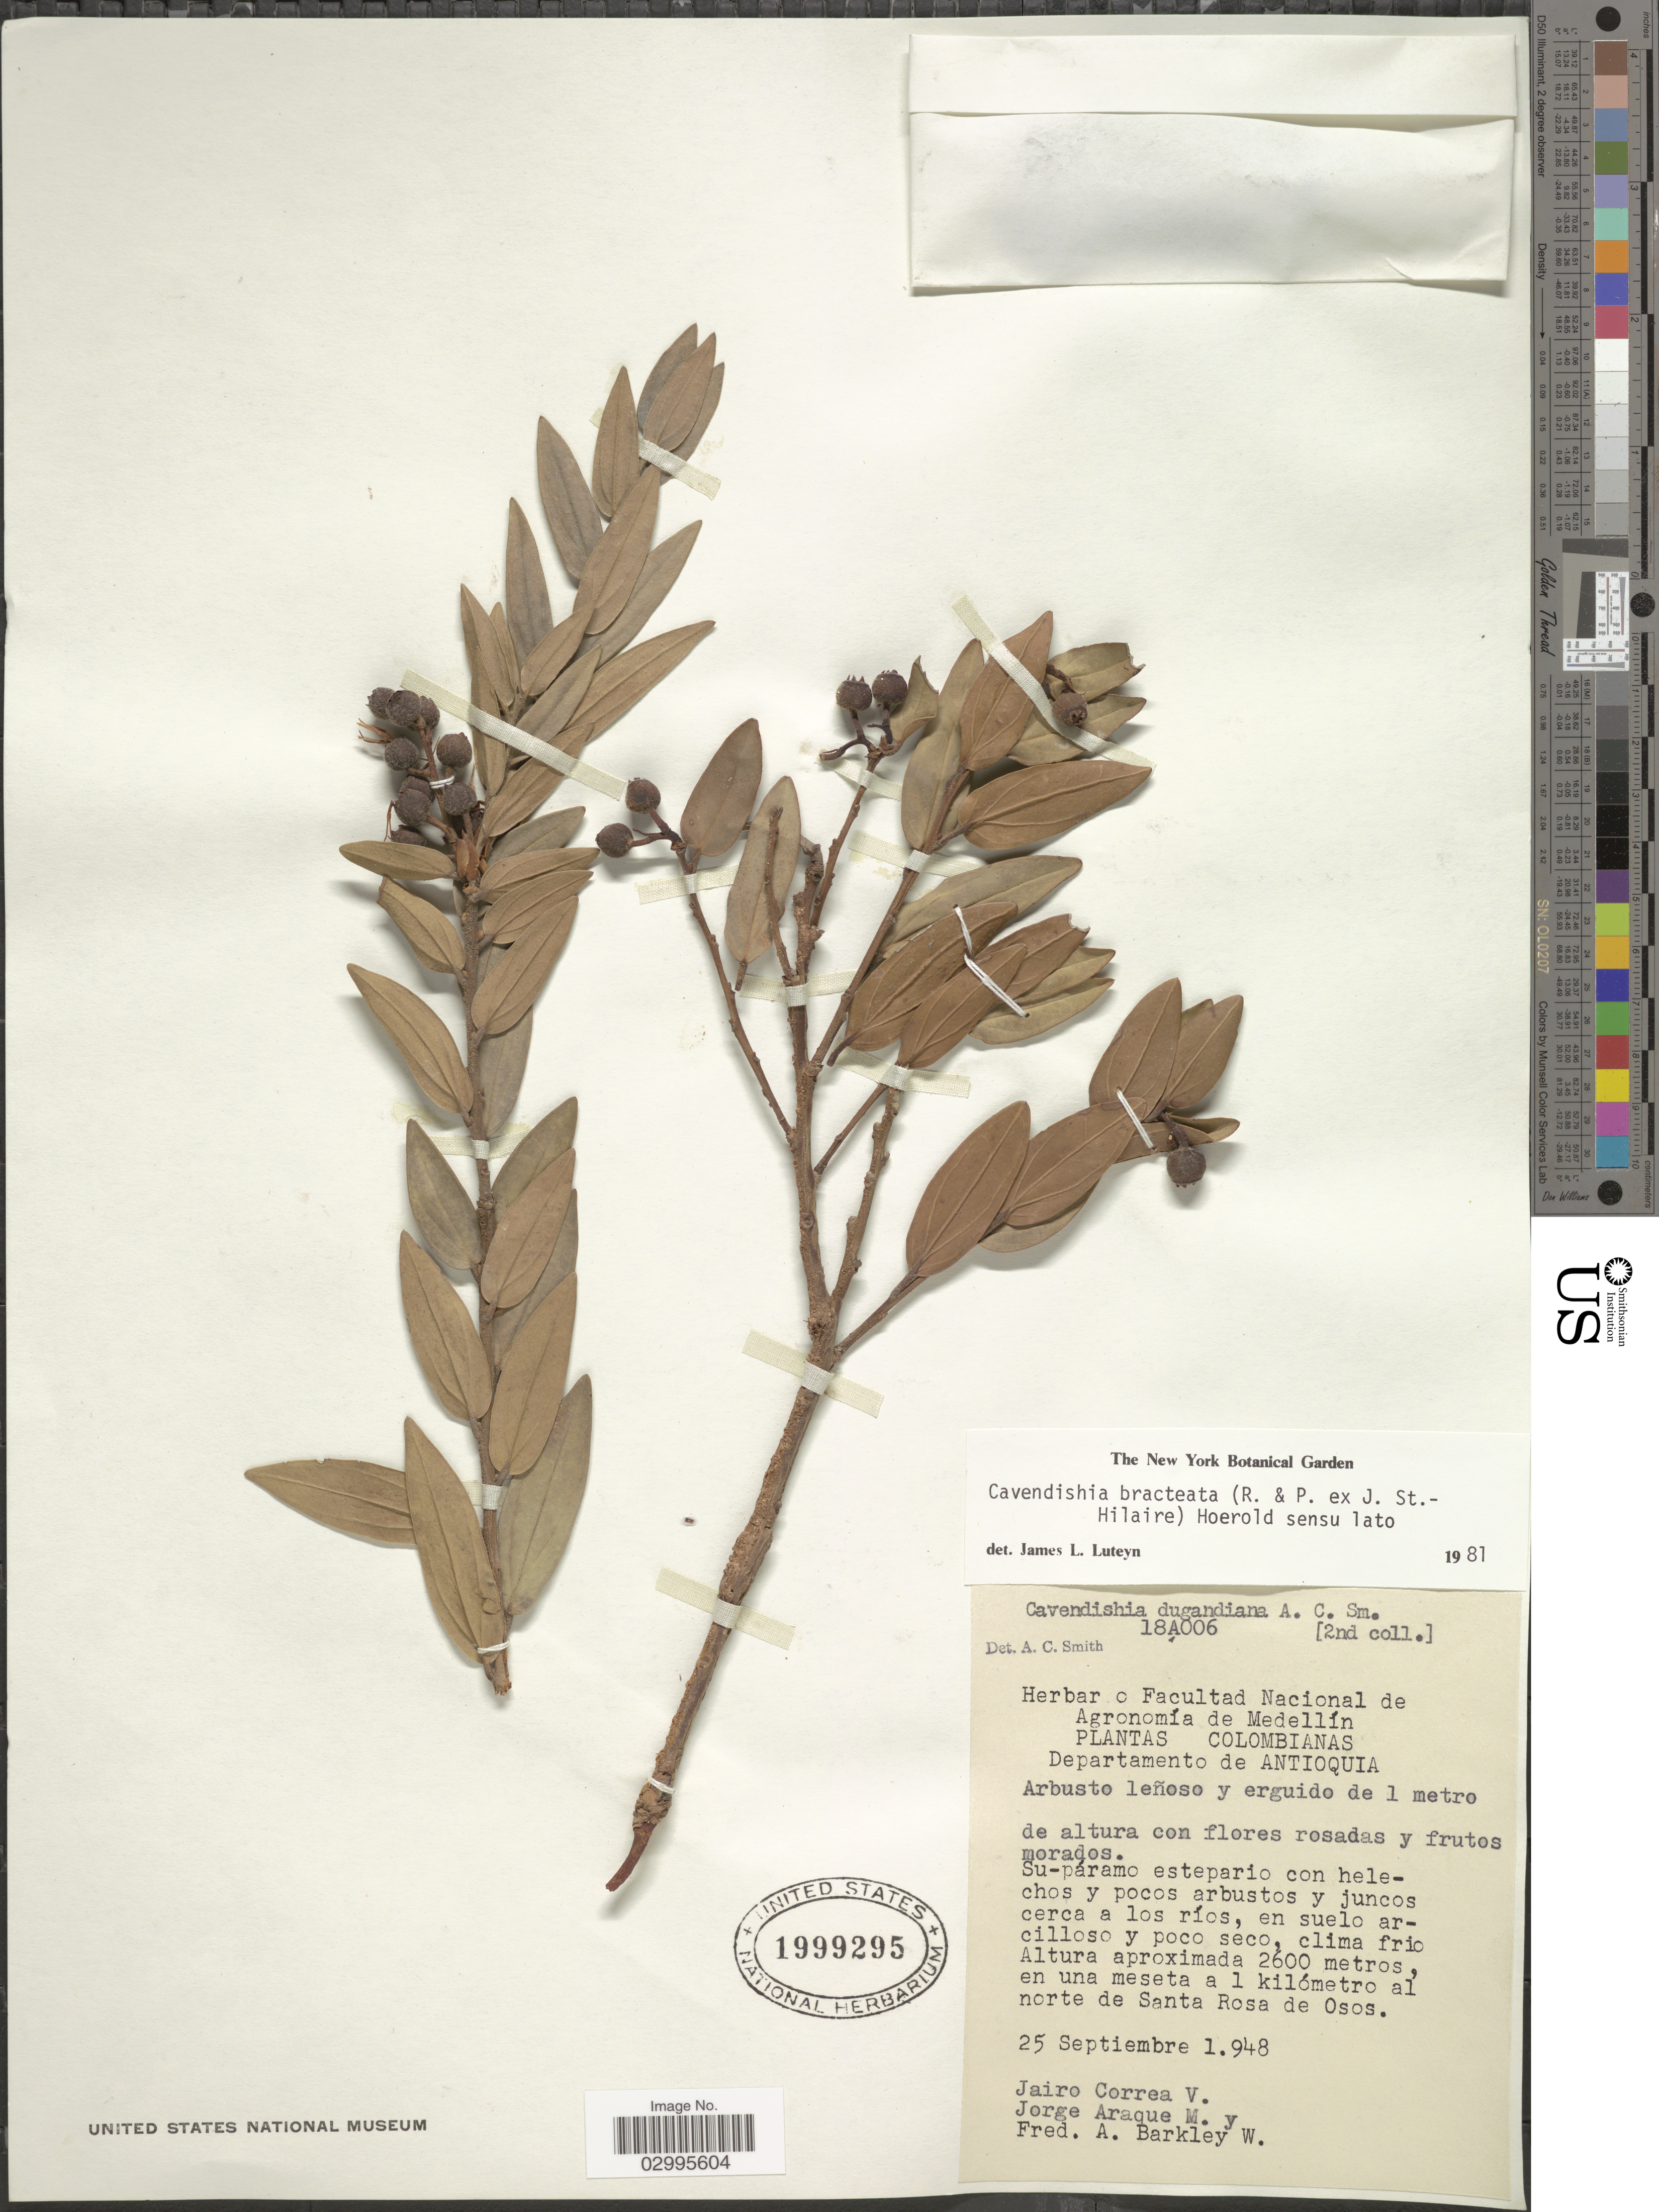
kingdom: Plantae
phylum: Tracheophyta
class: Magnoliopsida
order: Ericales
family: Ericaceae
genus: Cavendishia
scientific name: Cavendishia bracteata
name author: (Ruiz & Pav. ex J. St.-Hil.) Hoerold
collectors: J. Correa V., J. Araque Molina & F. Barkley W.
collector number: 18A006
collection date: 1948-09-25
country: Colombia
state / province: Antioquia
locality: Departamento de Antioquia. En una meseta al norte de Santa Rosa de Osos.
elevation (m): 2600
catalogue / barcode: US 1999295